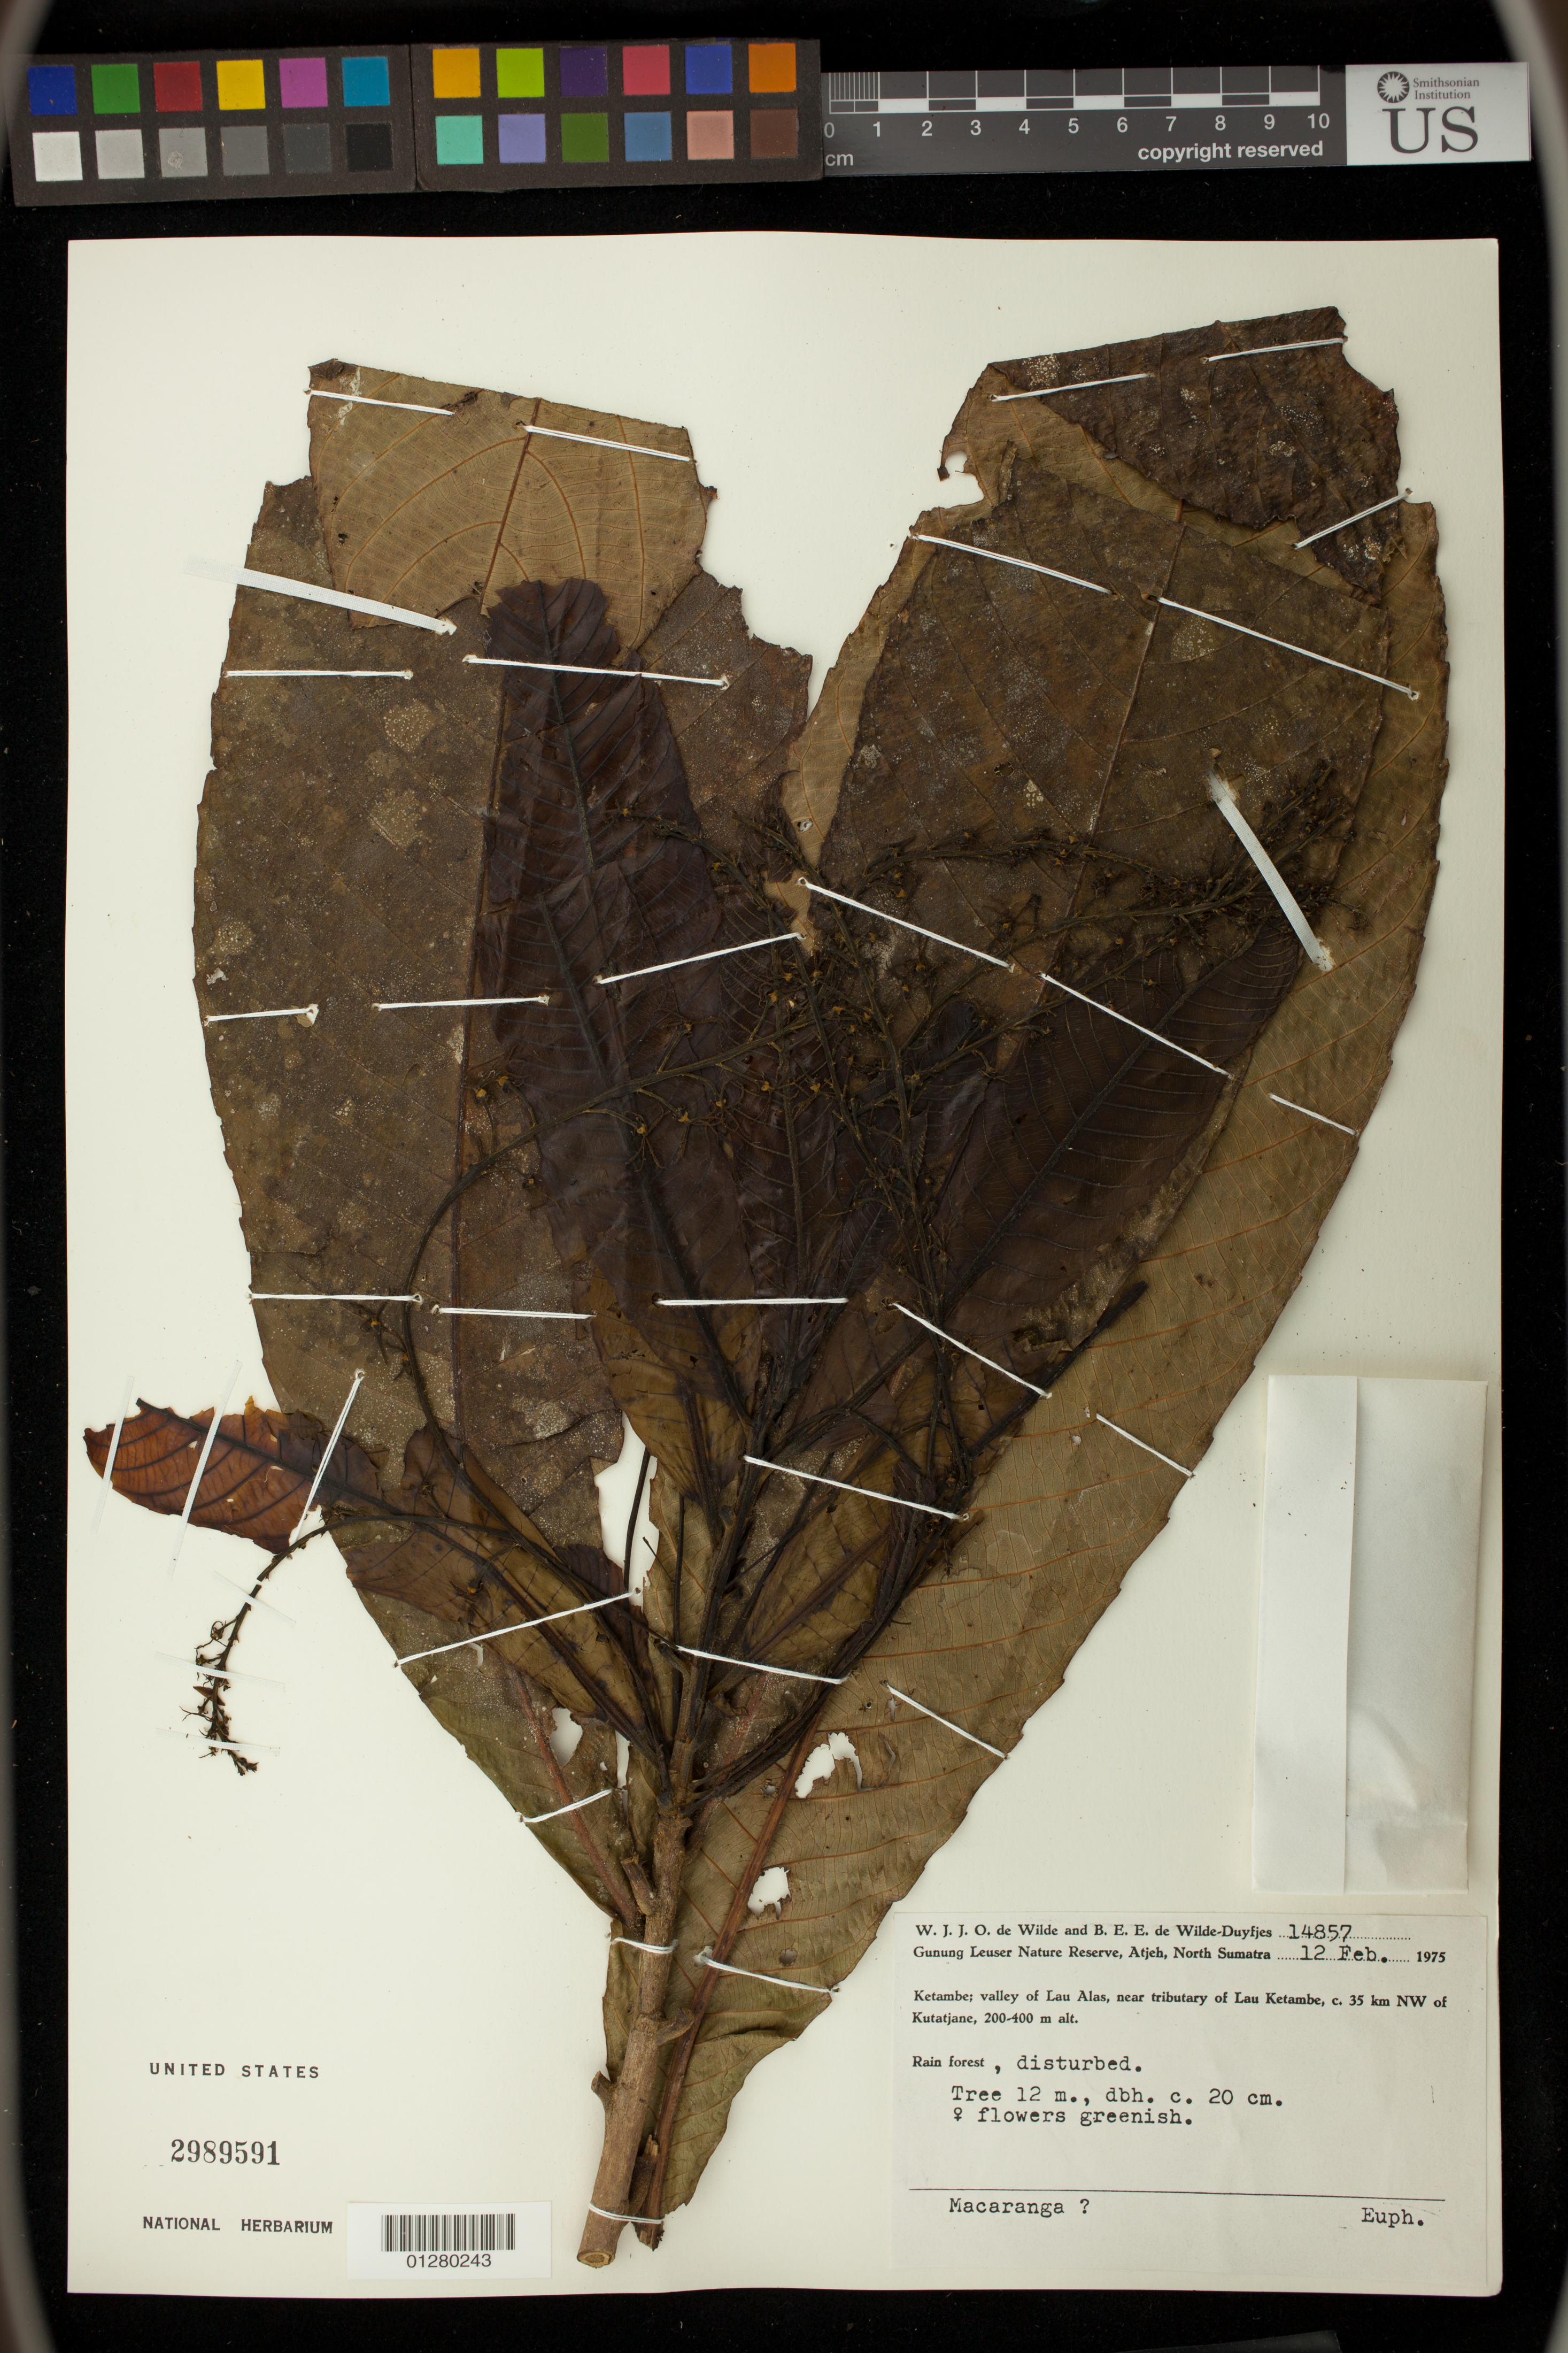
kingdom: Plantae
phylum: Tracheophyta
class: Magnoliopsida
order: Malpighiales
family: Euphorbiaceae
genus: Macaranga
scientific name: Macaranga sp.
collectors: W. J. de Wilde & B. E. de Wilde-Duyfjes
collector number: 14857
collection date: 1975-02-12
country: Indonesia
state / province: Sumatra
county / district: Aceh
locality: Gunung Leuser Nature Reserve, North Sumatra.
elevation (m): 200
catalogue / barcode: US 2989591